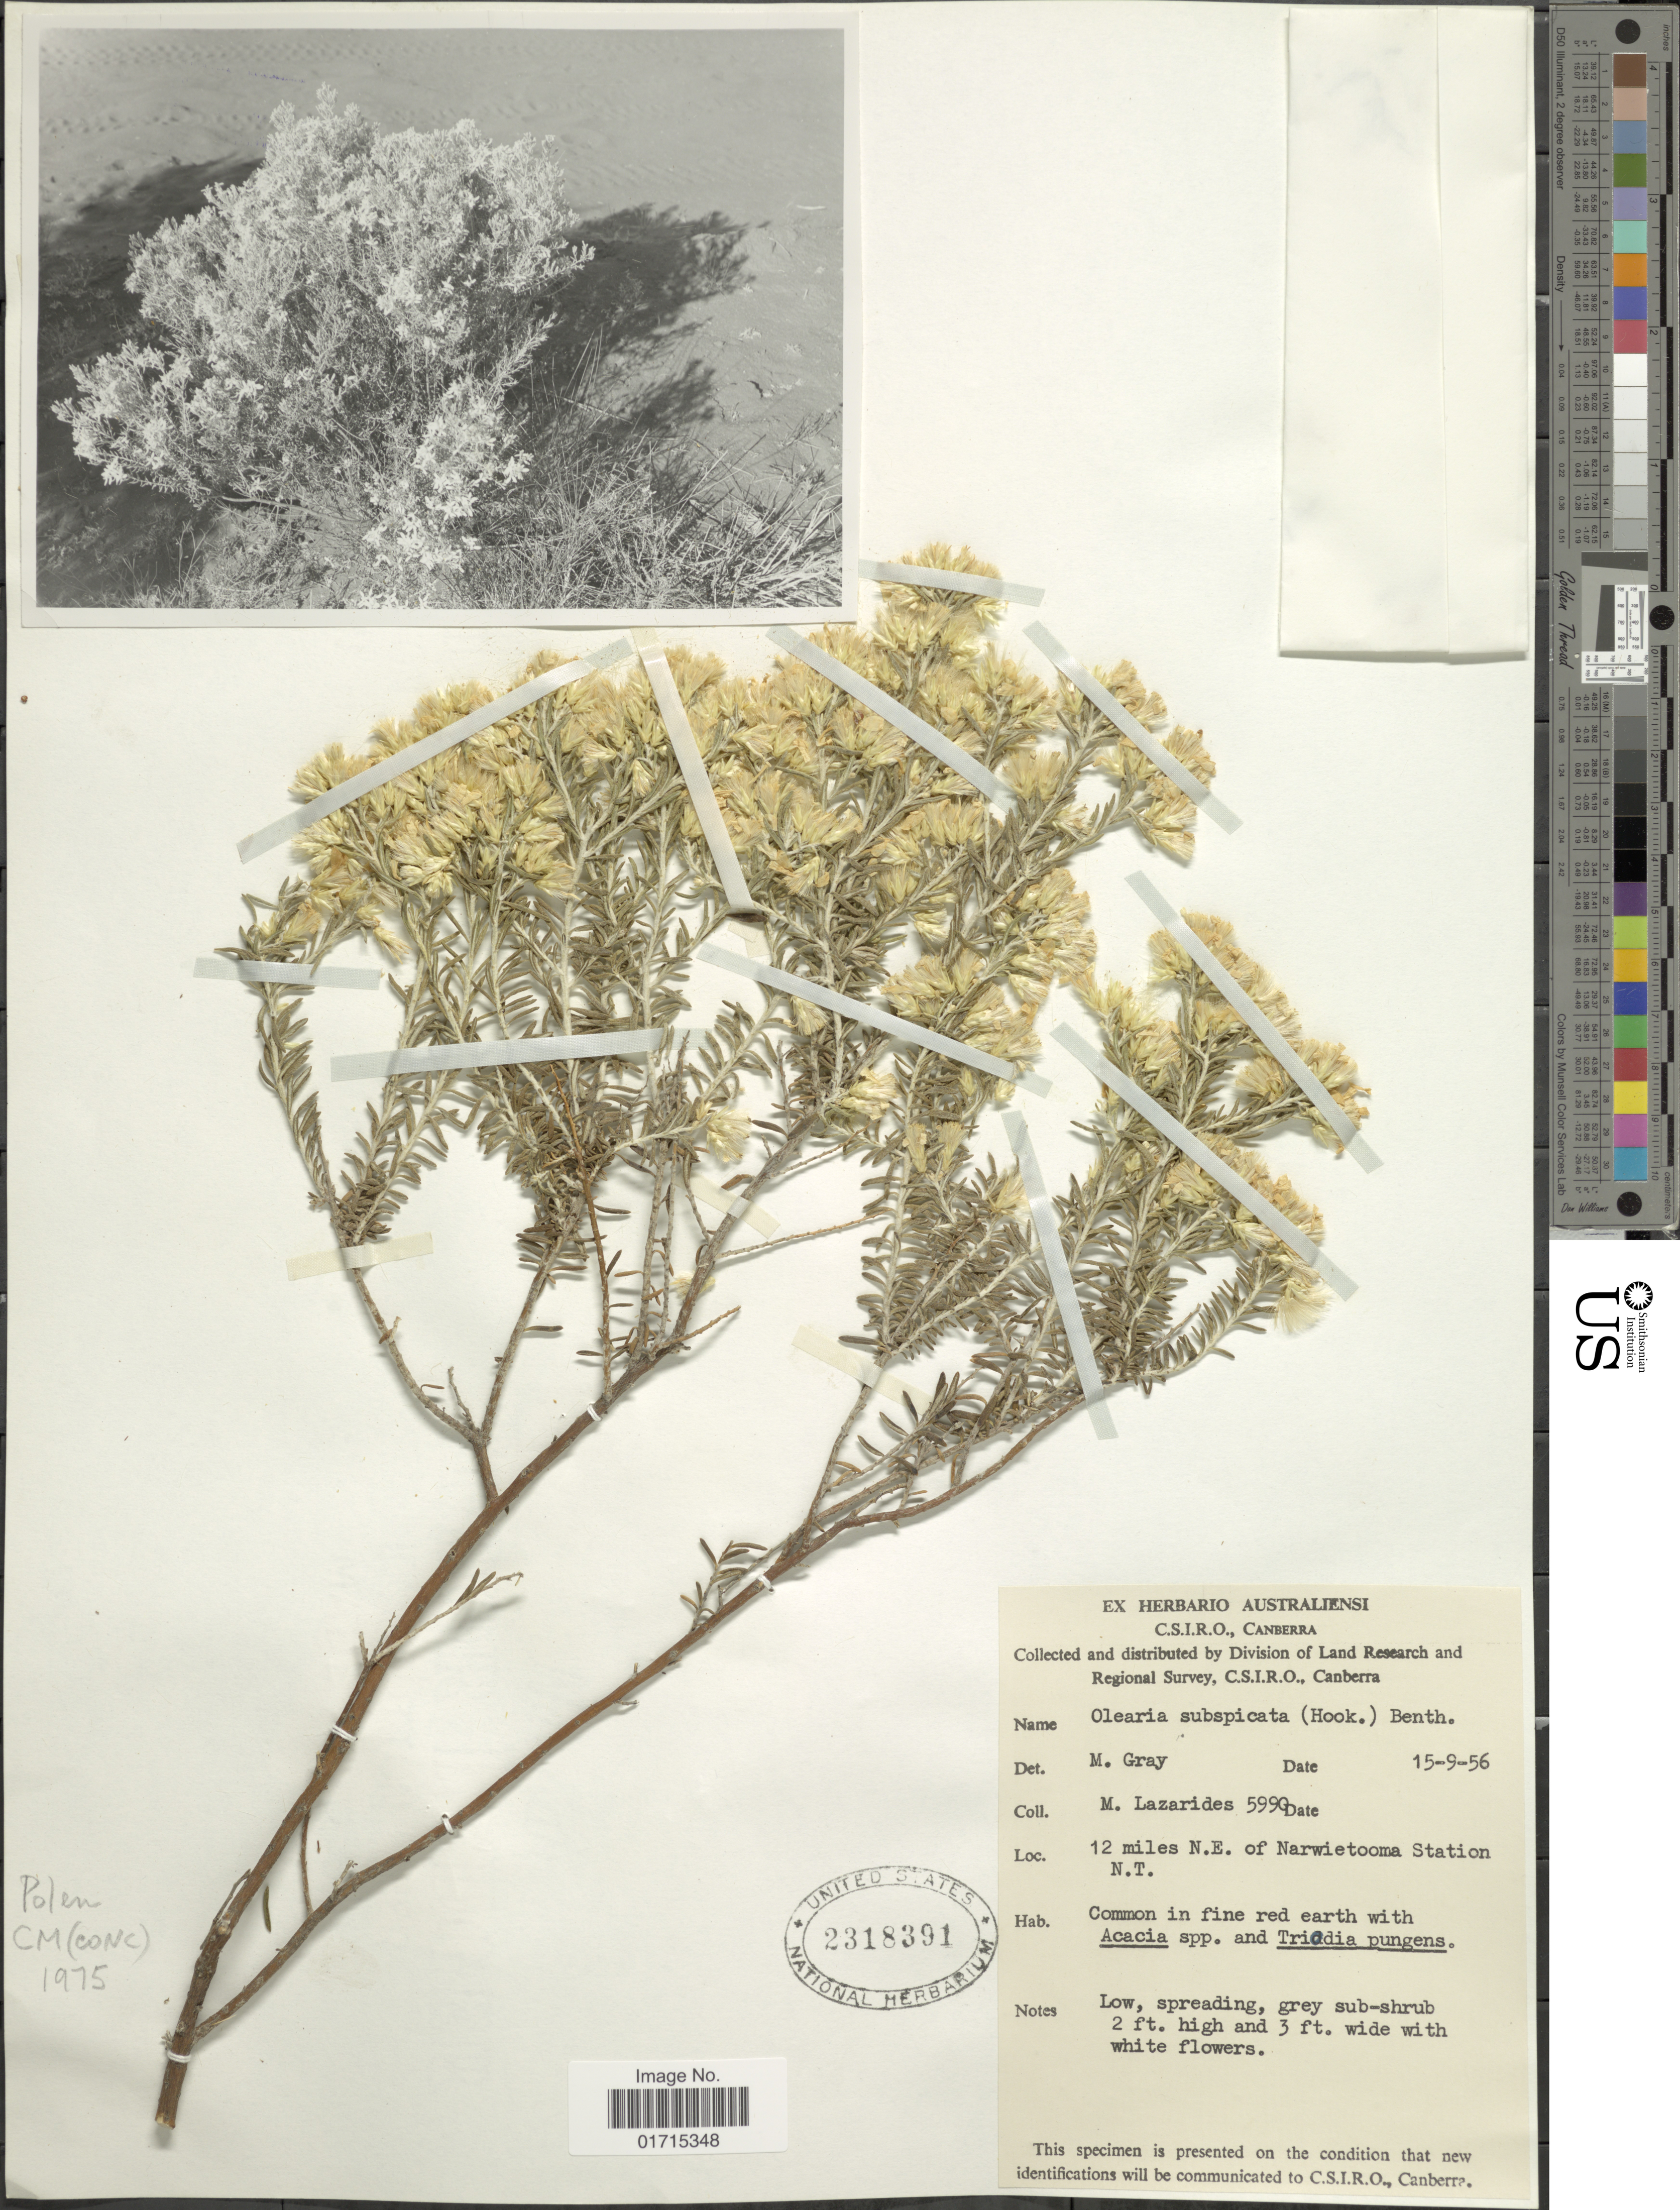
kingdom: Plantae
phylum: Tracheophyta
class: Magnoliopsida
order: Asterales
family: Asteraceae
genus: Olearia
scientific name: Olearia subspicata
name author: (Hook.) Benth.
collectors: M. Lazarides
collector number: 5990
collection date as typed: Transcribed d/m/y: 15/9/56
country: Australia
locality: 12 miles N. E. of Narwietooma Station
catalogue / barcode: US 2318391